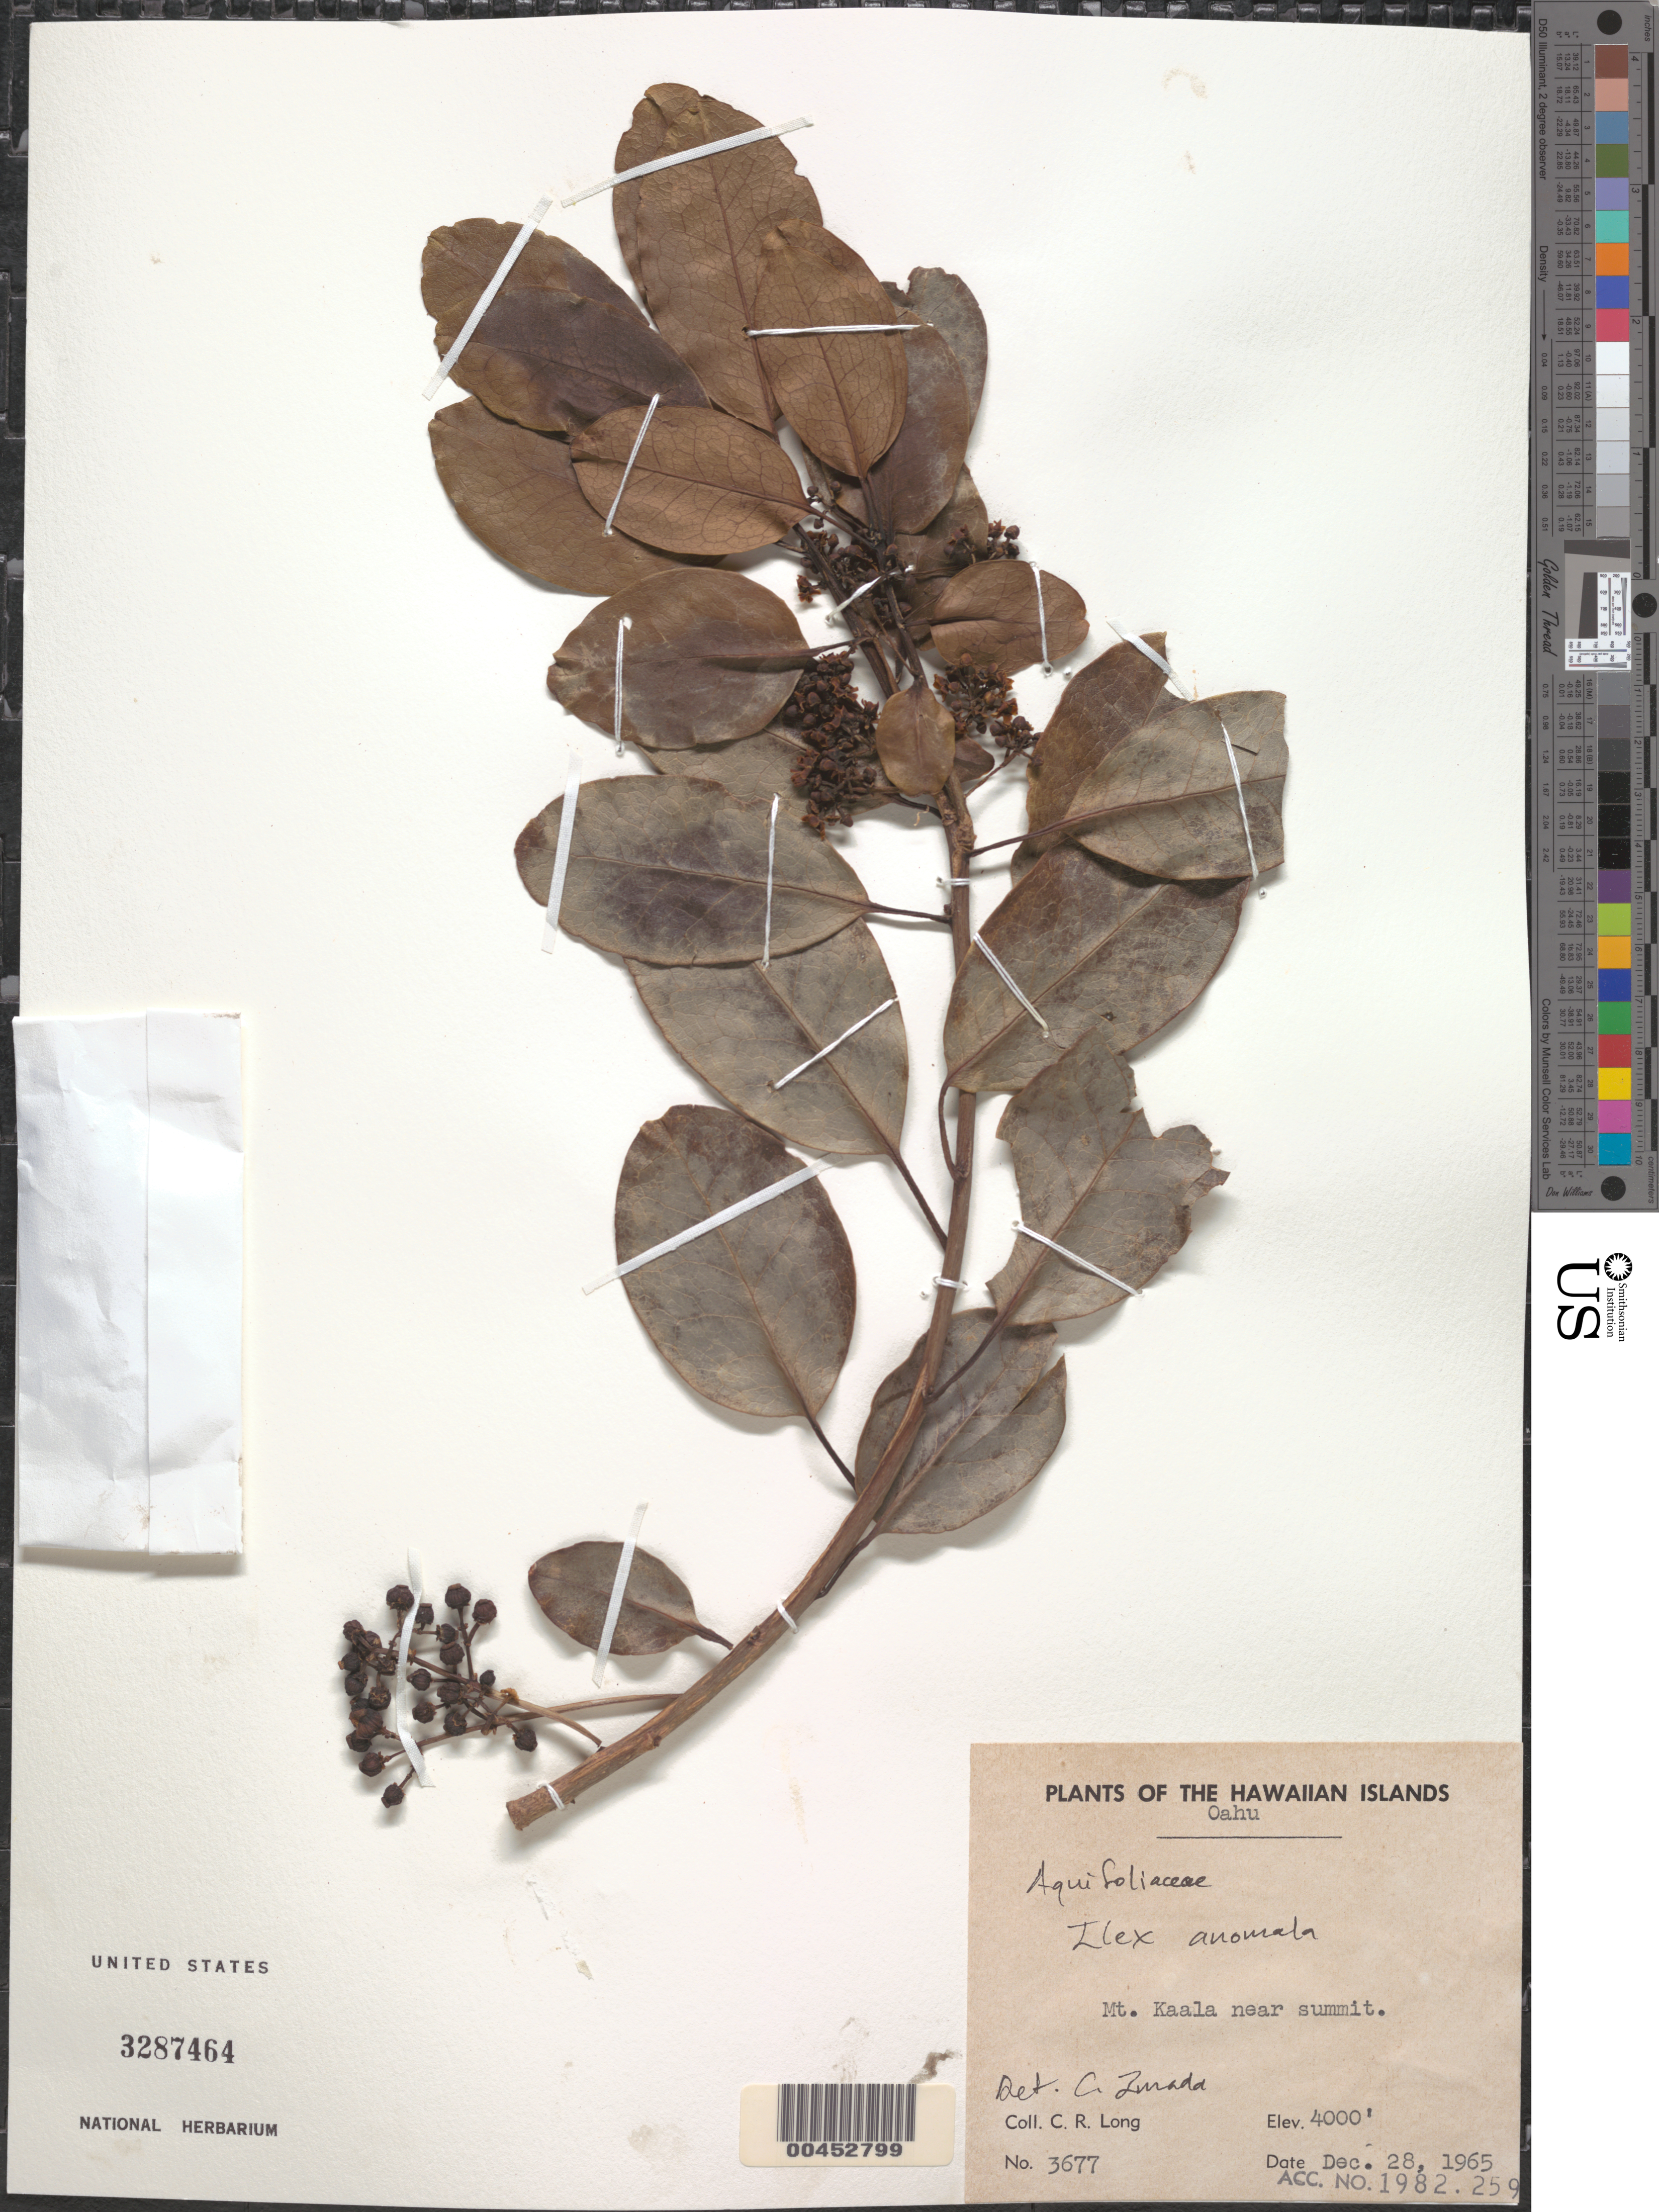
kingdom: Plantae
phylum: Tracheophyta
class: Magnoliopsida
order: Aquifoliales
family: Aquifoliaceae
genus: Ilex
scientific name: Ilex anomala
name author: Hook. & Arn.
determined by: Zinada, C.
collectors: C. Long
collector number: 3677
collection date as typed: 28 Dec 1965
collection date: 1965-12-28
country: United States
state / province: Hawaii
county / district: Honolulu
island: Oahu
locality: Mt Kaala near summit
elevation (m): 1219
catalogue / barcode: US 3287464